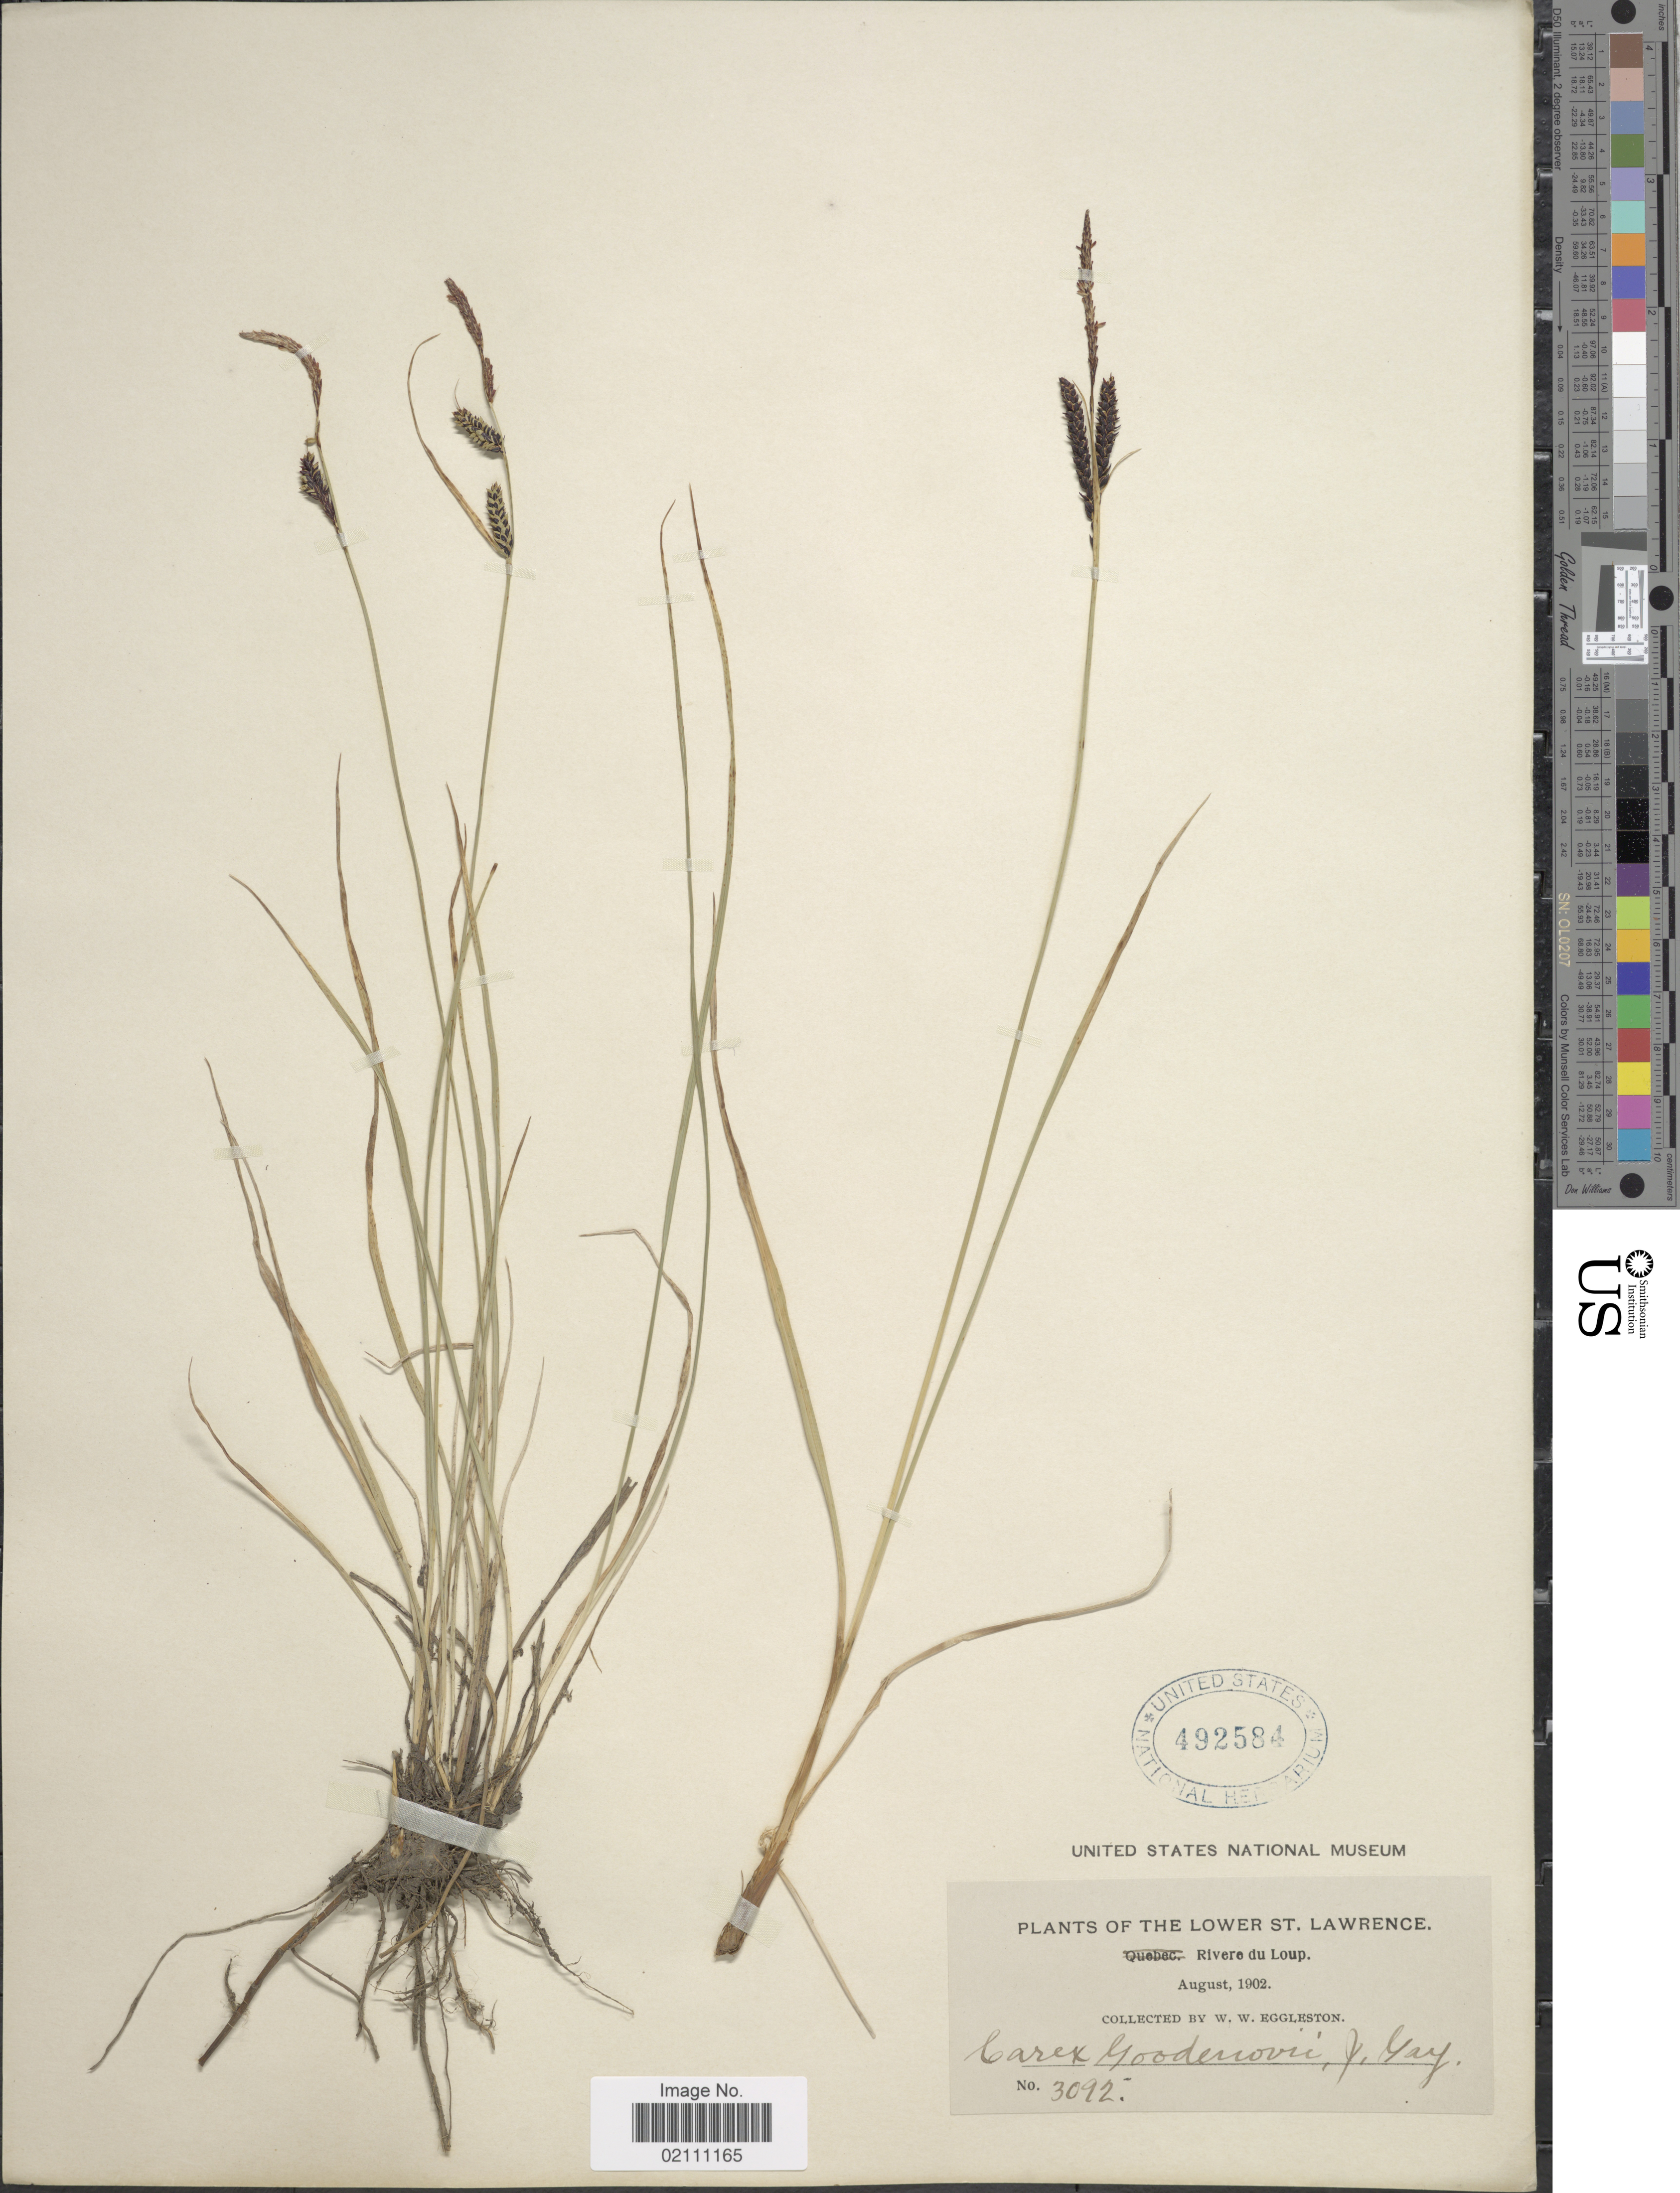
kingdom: Plantae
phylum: Tracheophyta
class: Liliopsida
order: Poales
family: Cyperaceae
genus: Carex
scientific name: Carex nigra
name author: (L.) Reichard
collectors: W. W. Eggleston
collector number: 3092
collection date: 1902-08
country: Canada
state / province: Quebec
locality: The Lower St. Lawrence, Riviere du Loup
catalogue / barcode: US 492584